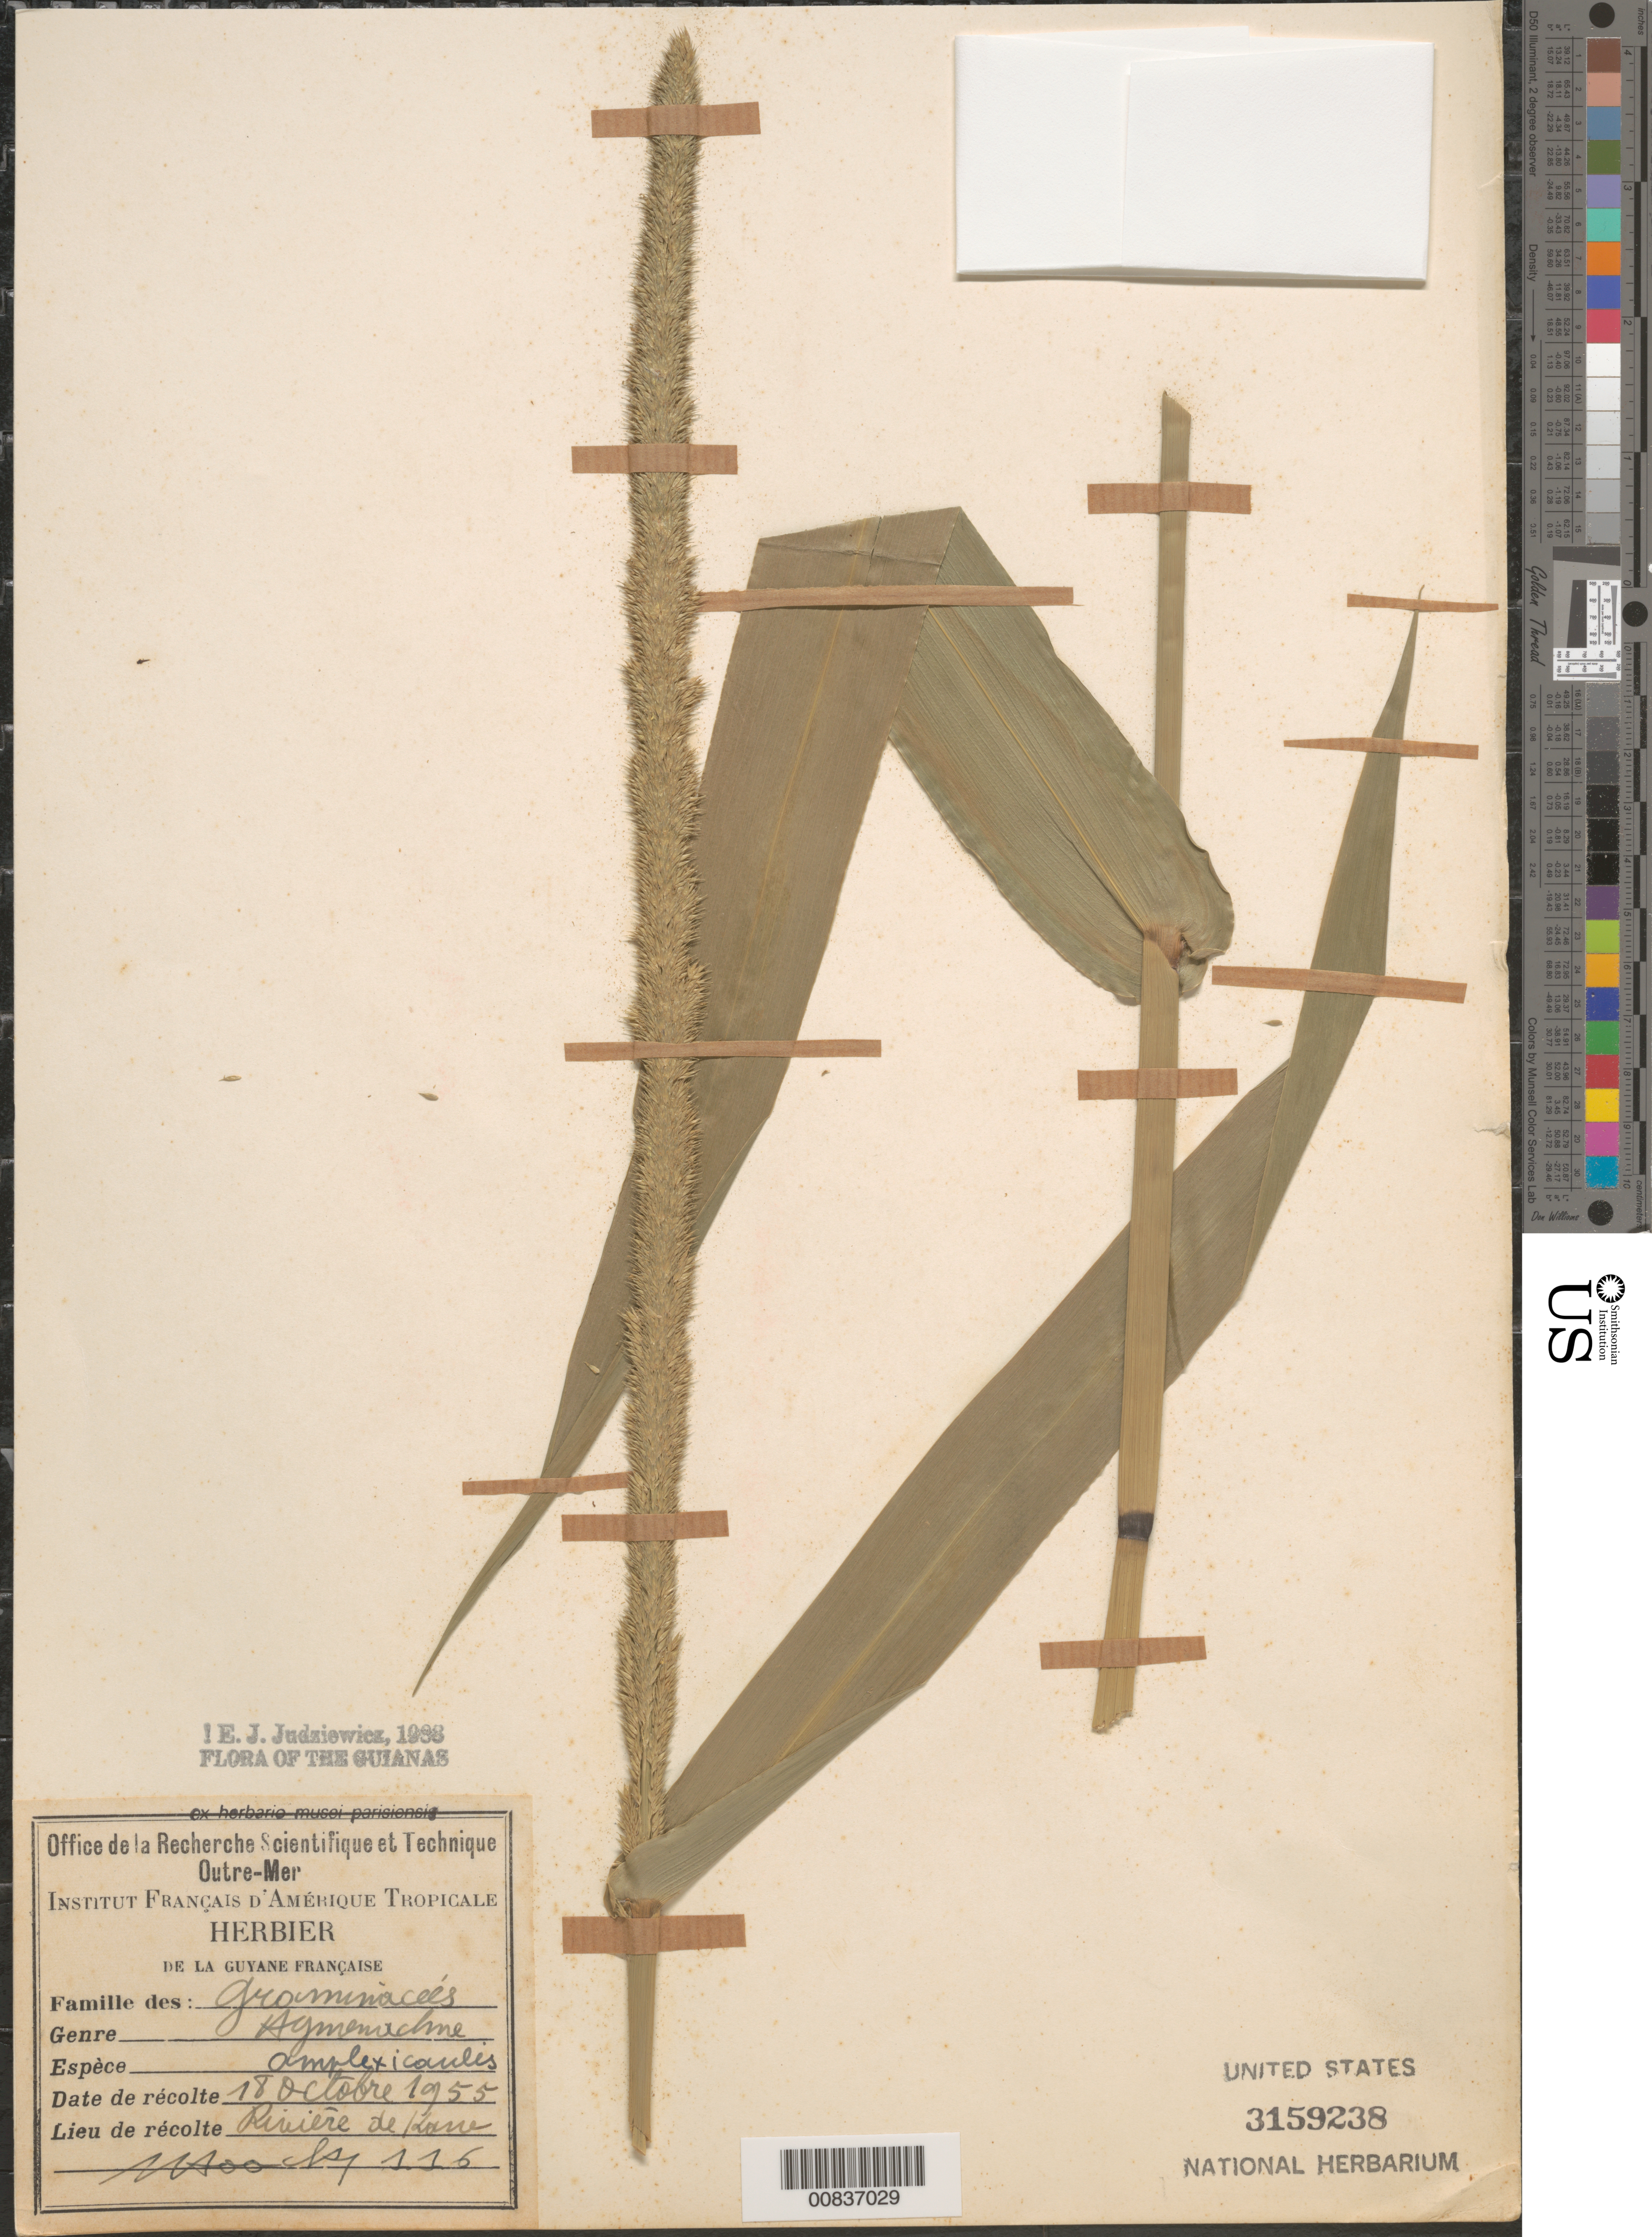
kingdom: Plantae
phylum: Tracheophyta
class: Liliopsida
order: Poales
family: Poaceae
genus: Hymenachne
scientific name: Hymenachne amplexicaulis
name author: (Rudge) Nees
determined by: Judziewicz, E. J.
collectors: J. Hoock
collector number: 116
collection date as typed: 18-Oct-55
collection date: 1955-10-18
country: French Guiana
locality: Rivière de Kaw, Montagne de Kaw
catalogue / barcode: US 3159238